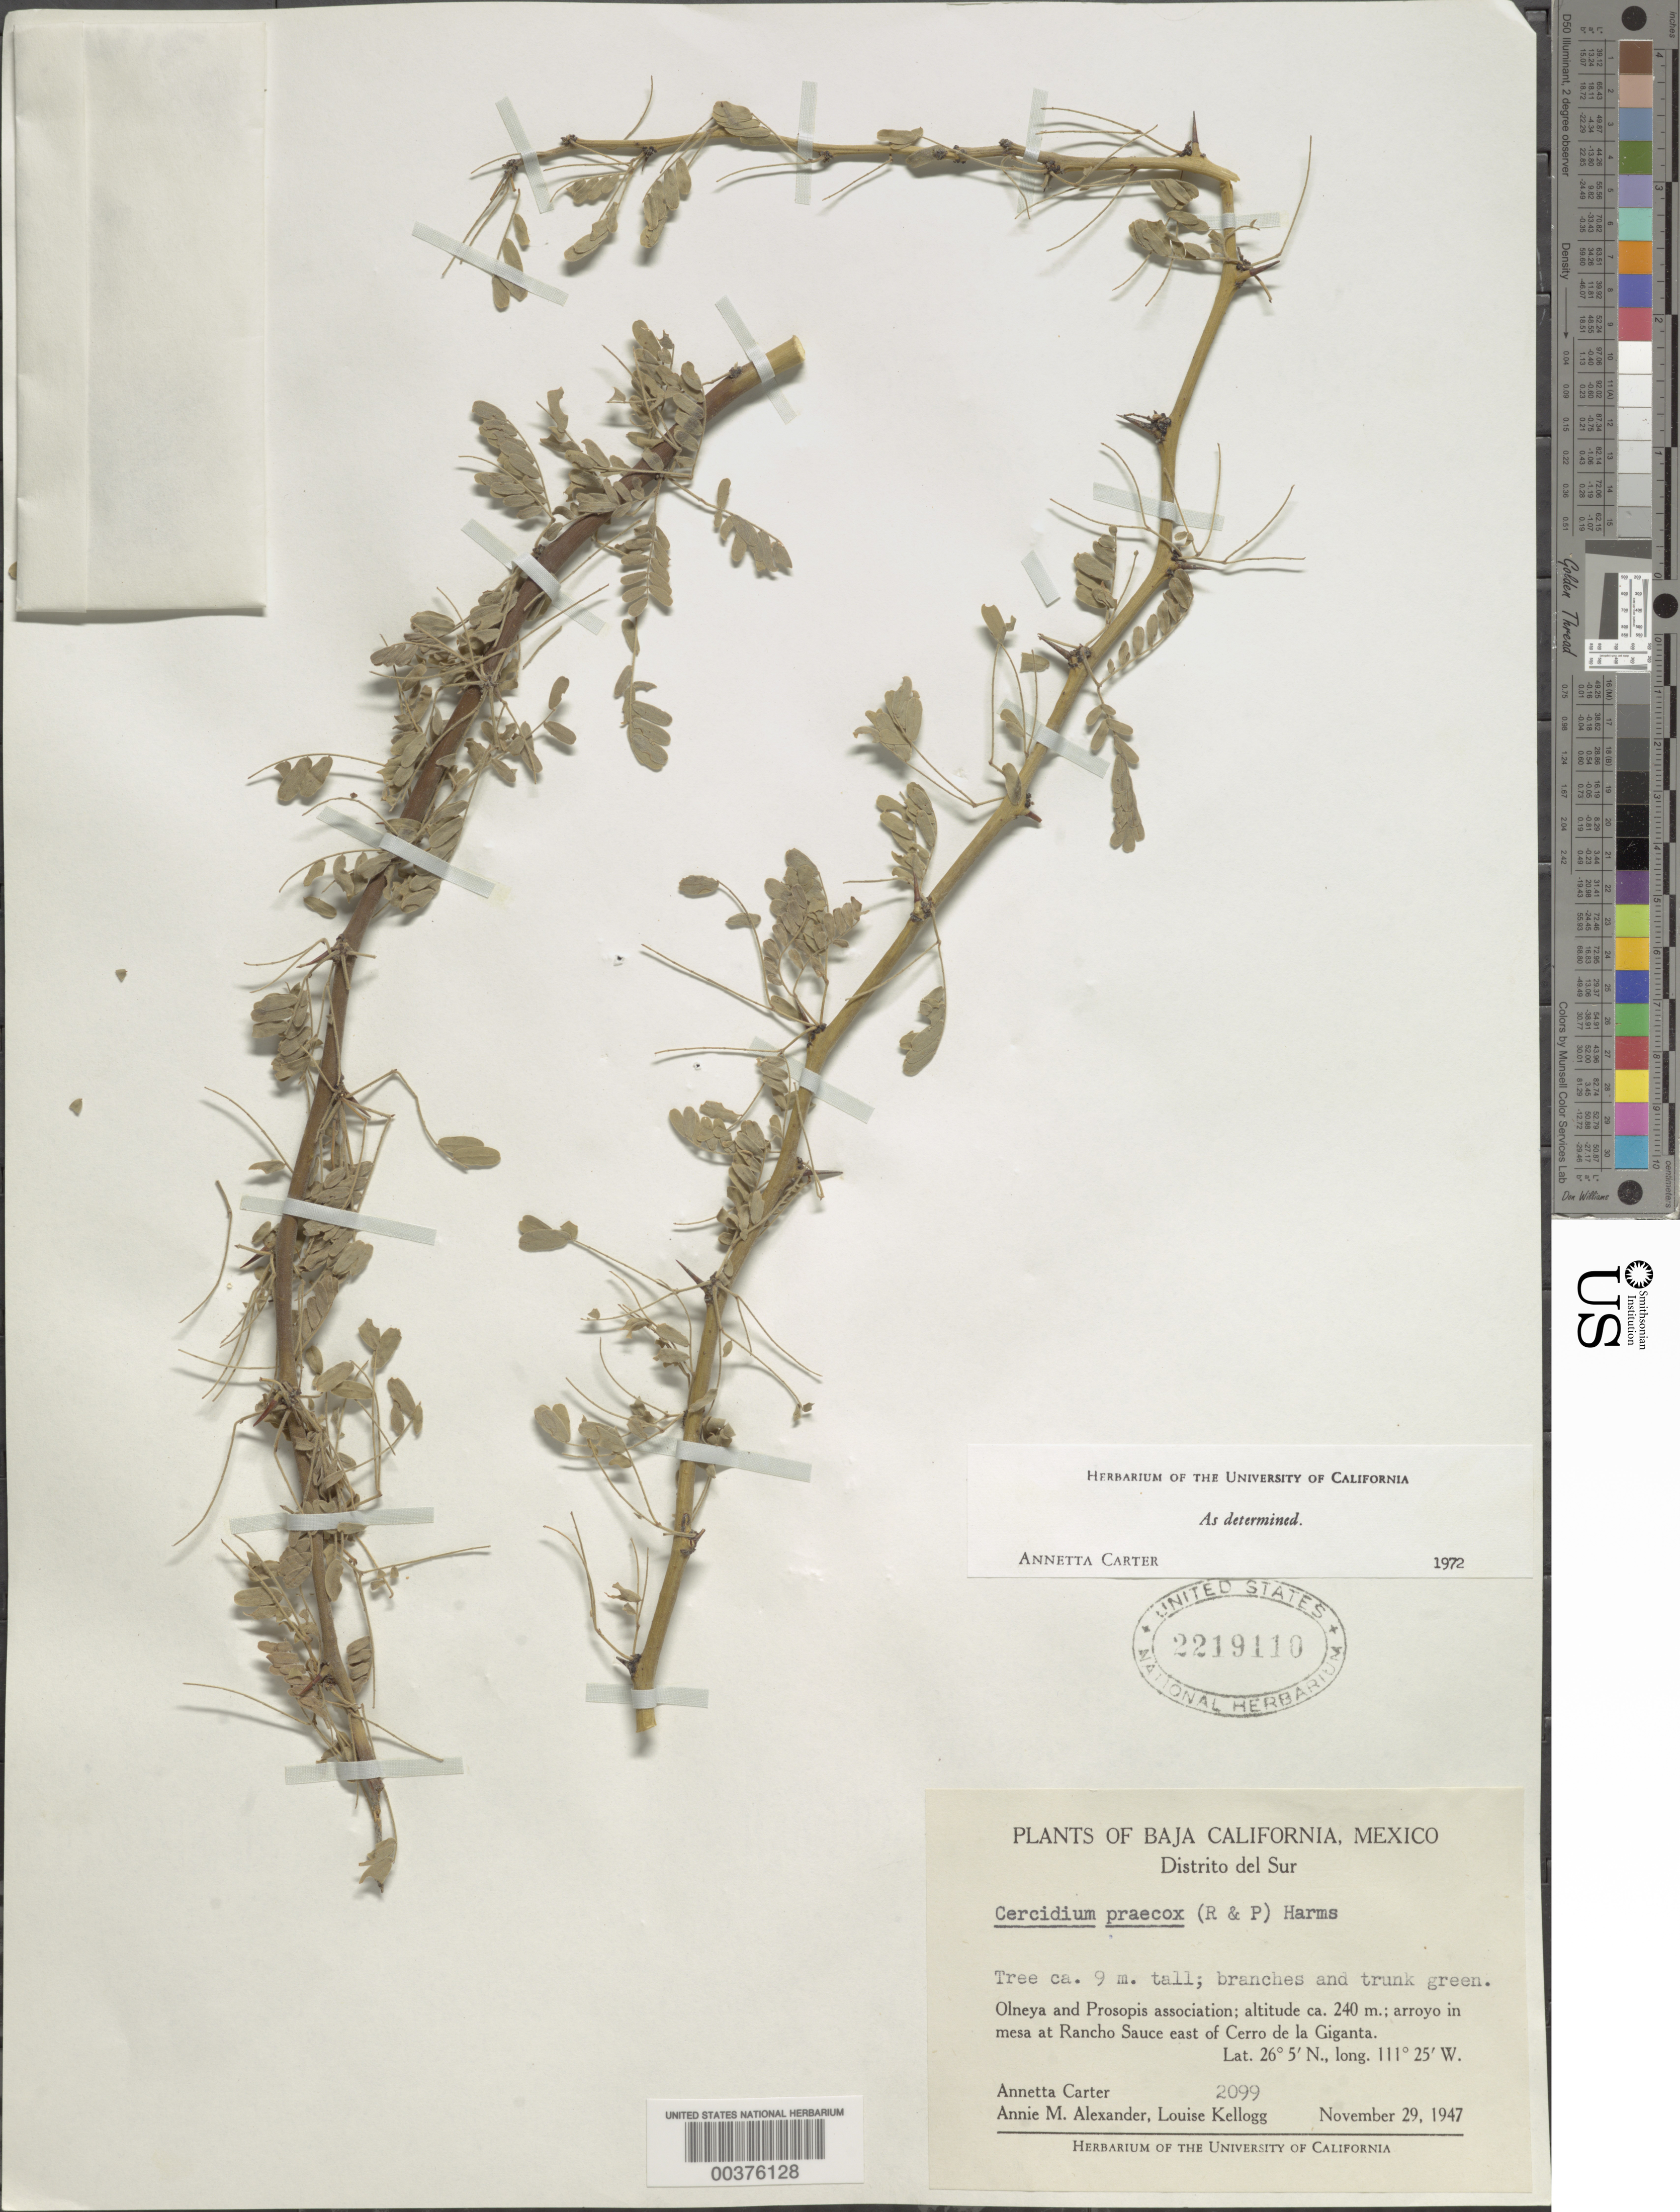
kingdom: Plantae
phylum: Tracheophyta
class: Magnoliopsida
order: Fabales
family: Fabaceae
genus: Parkinsonia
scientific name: Parkinsonia praecox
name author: (Ruiz & Pav.) J.E. Hawkins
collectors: A. M. Carter, A. M. Alexander & L. Kellogg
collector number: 2099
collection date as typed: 29 Nov 1947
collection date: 1947-11-29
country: Mexico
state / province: Baja California Sur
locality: At Rancho Sauce E of Cerro de La Giganta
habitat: Arroyo in mesa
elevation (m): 240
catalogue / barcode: US 2219110